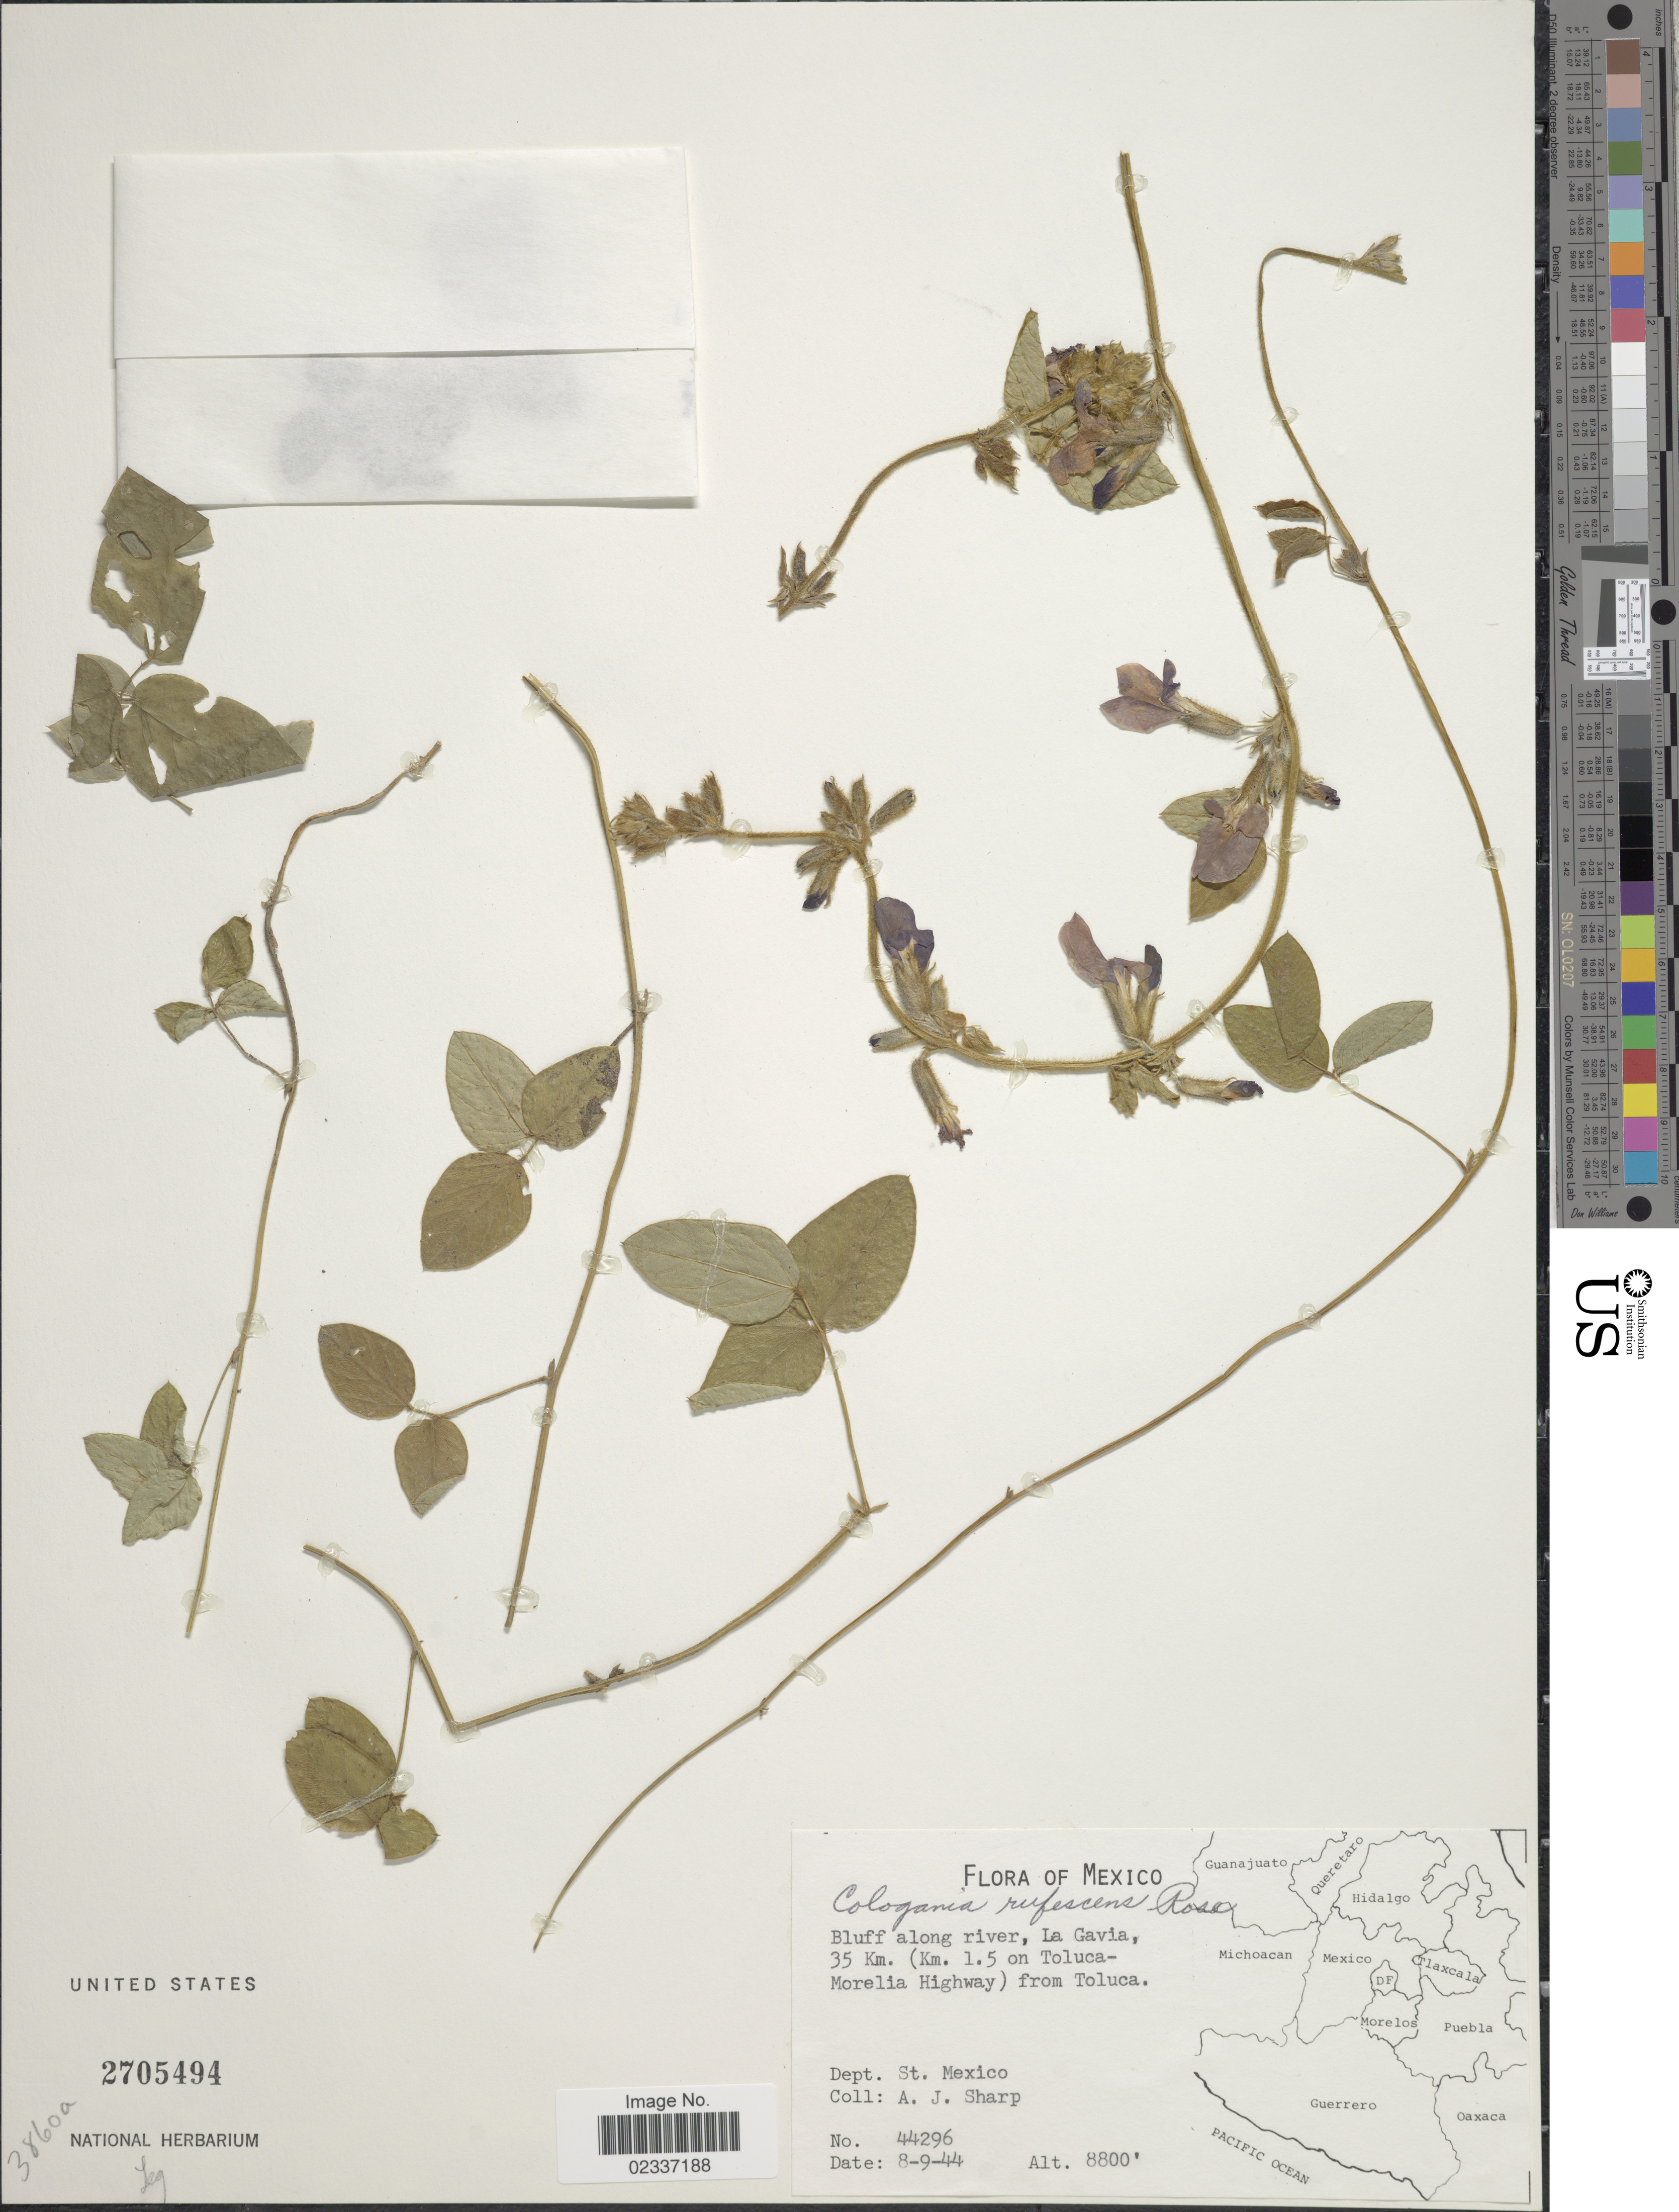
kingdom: Plantae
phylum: Tracheophyta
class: Magnoliopsida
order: Fabales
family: Fabaceae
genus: Cologania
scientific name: Cologania broussonetii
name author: (Balb.) DC.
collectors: A. J. Sharp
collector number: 44296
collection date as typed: Transcribed d/m/y: 8/9/44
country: Mexico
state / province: México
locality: Bluff along river, La Gavia, 35 Km (Km 1.5 on Toluca-Morelia Highway) from Toluca, Dept. St Mexico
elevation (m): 2682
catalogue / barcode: US 2705494